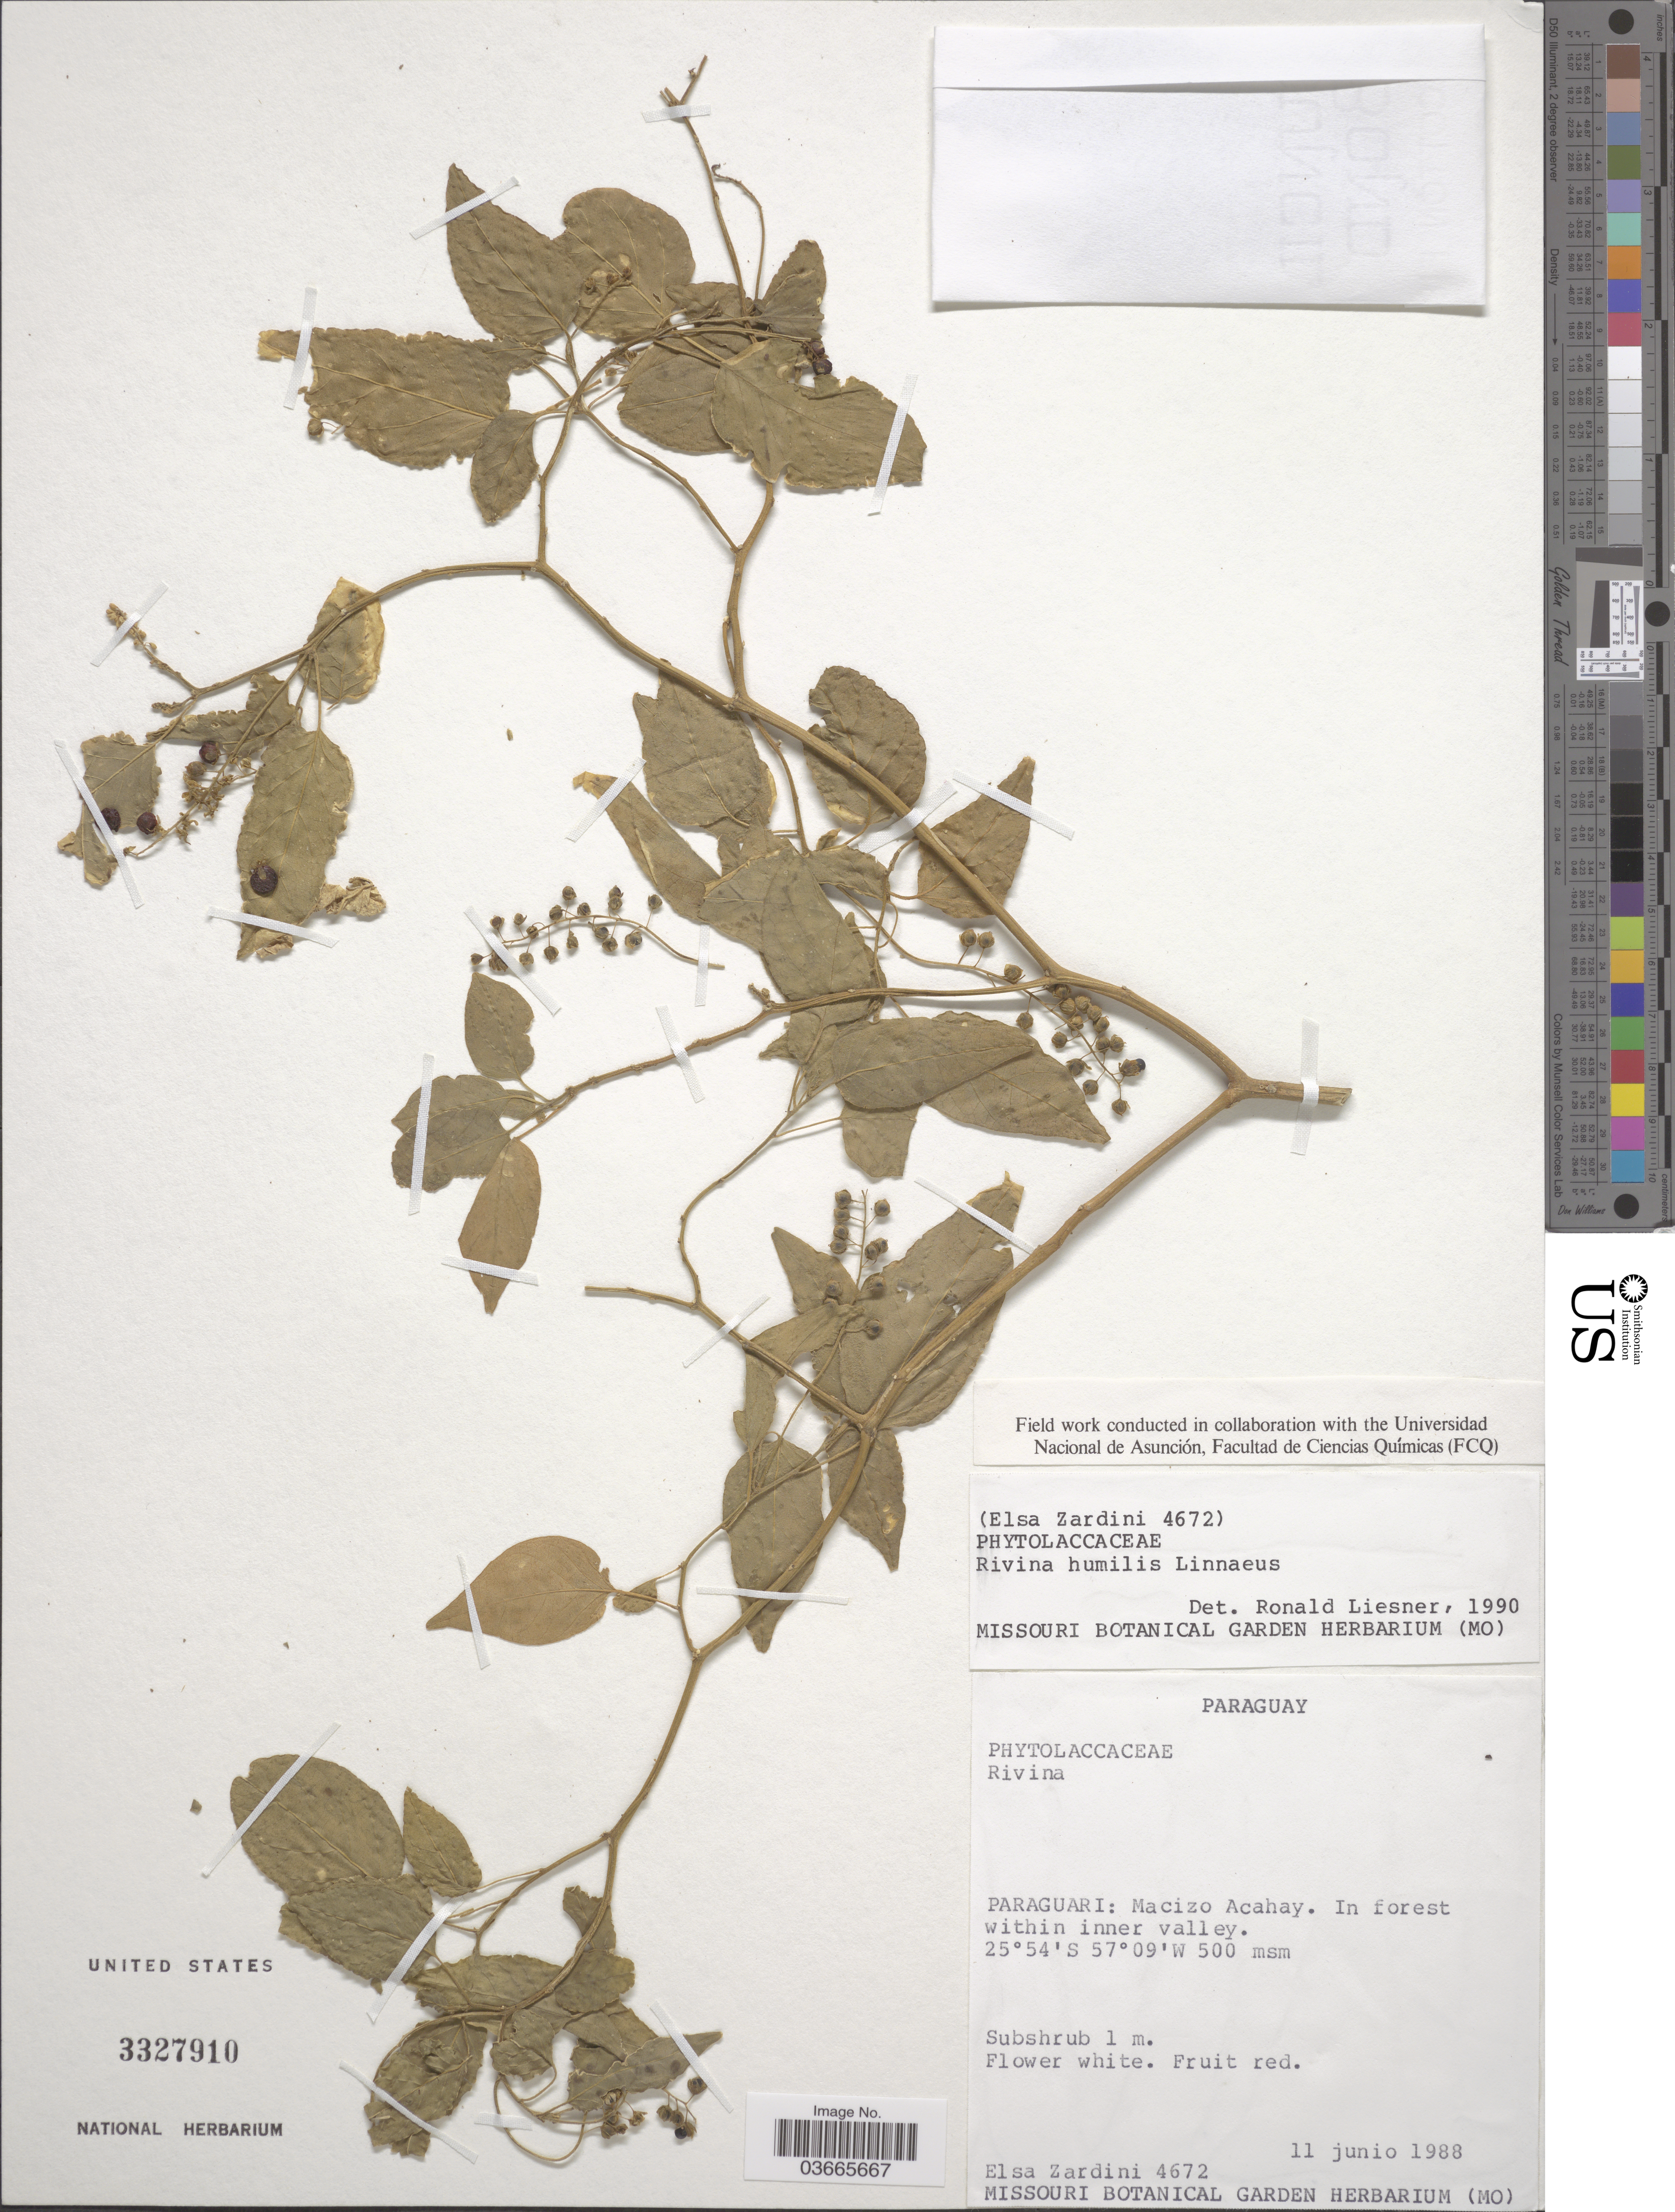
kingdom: Plantae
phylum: Tracheophyta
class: Magnoliopsida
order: Caryophyllales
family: Phytolaccaceae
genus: Rivina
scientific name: Rivina humilis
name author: L.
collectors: E. M. Zardini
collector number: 4672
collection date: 1988-06-11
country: Paraguay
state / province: Paraguari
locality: Macizo Acahay. In forest within inner valley.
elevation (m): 500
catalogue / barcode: US 3327910